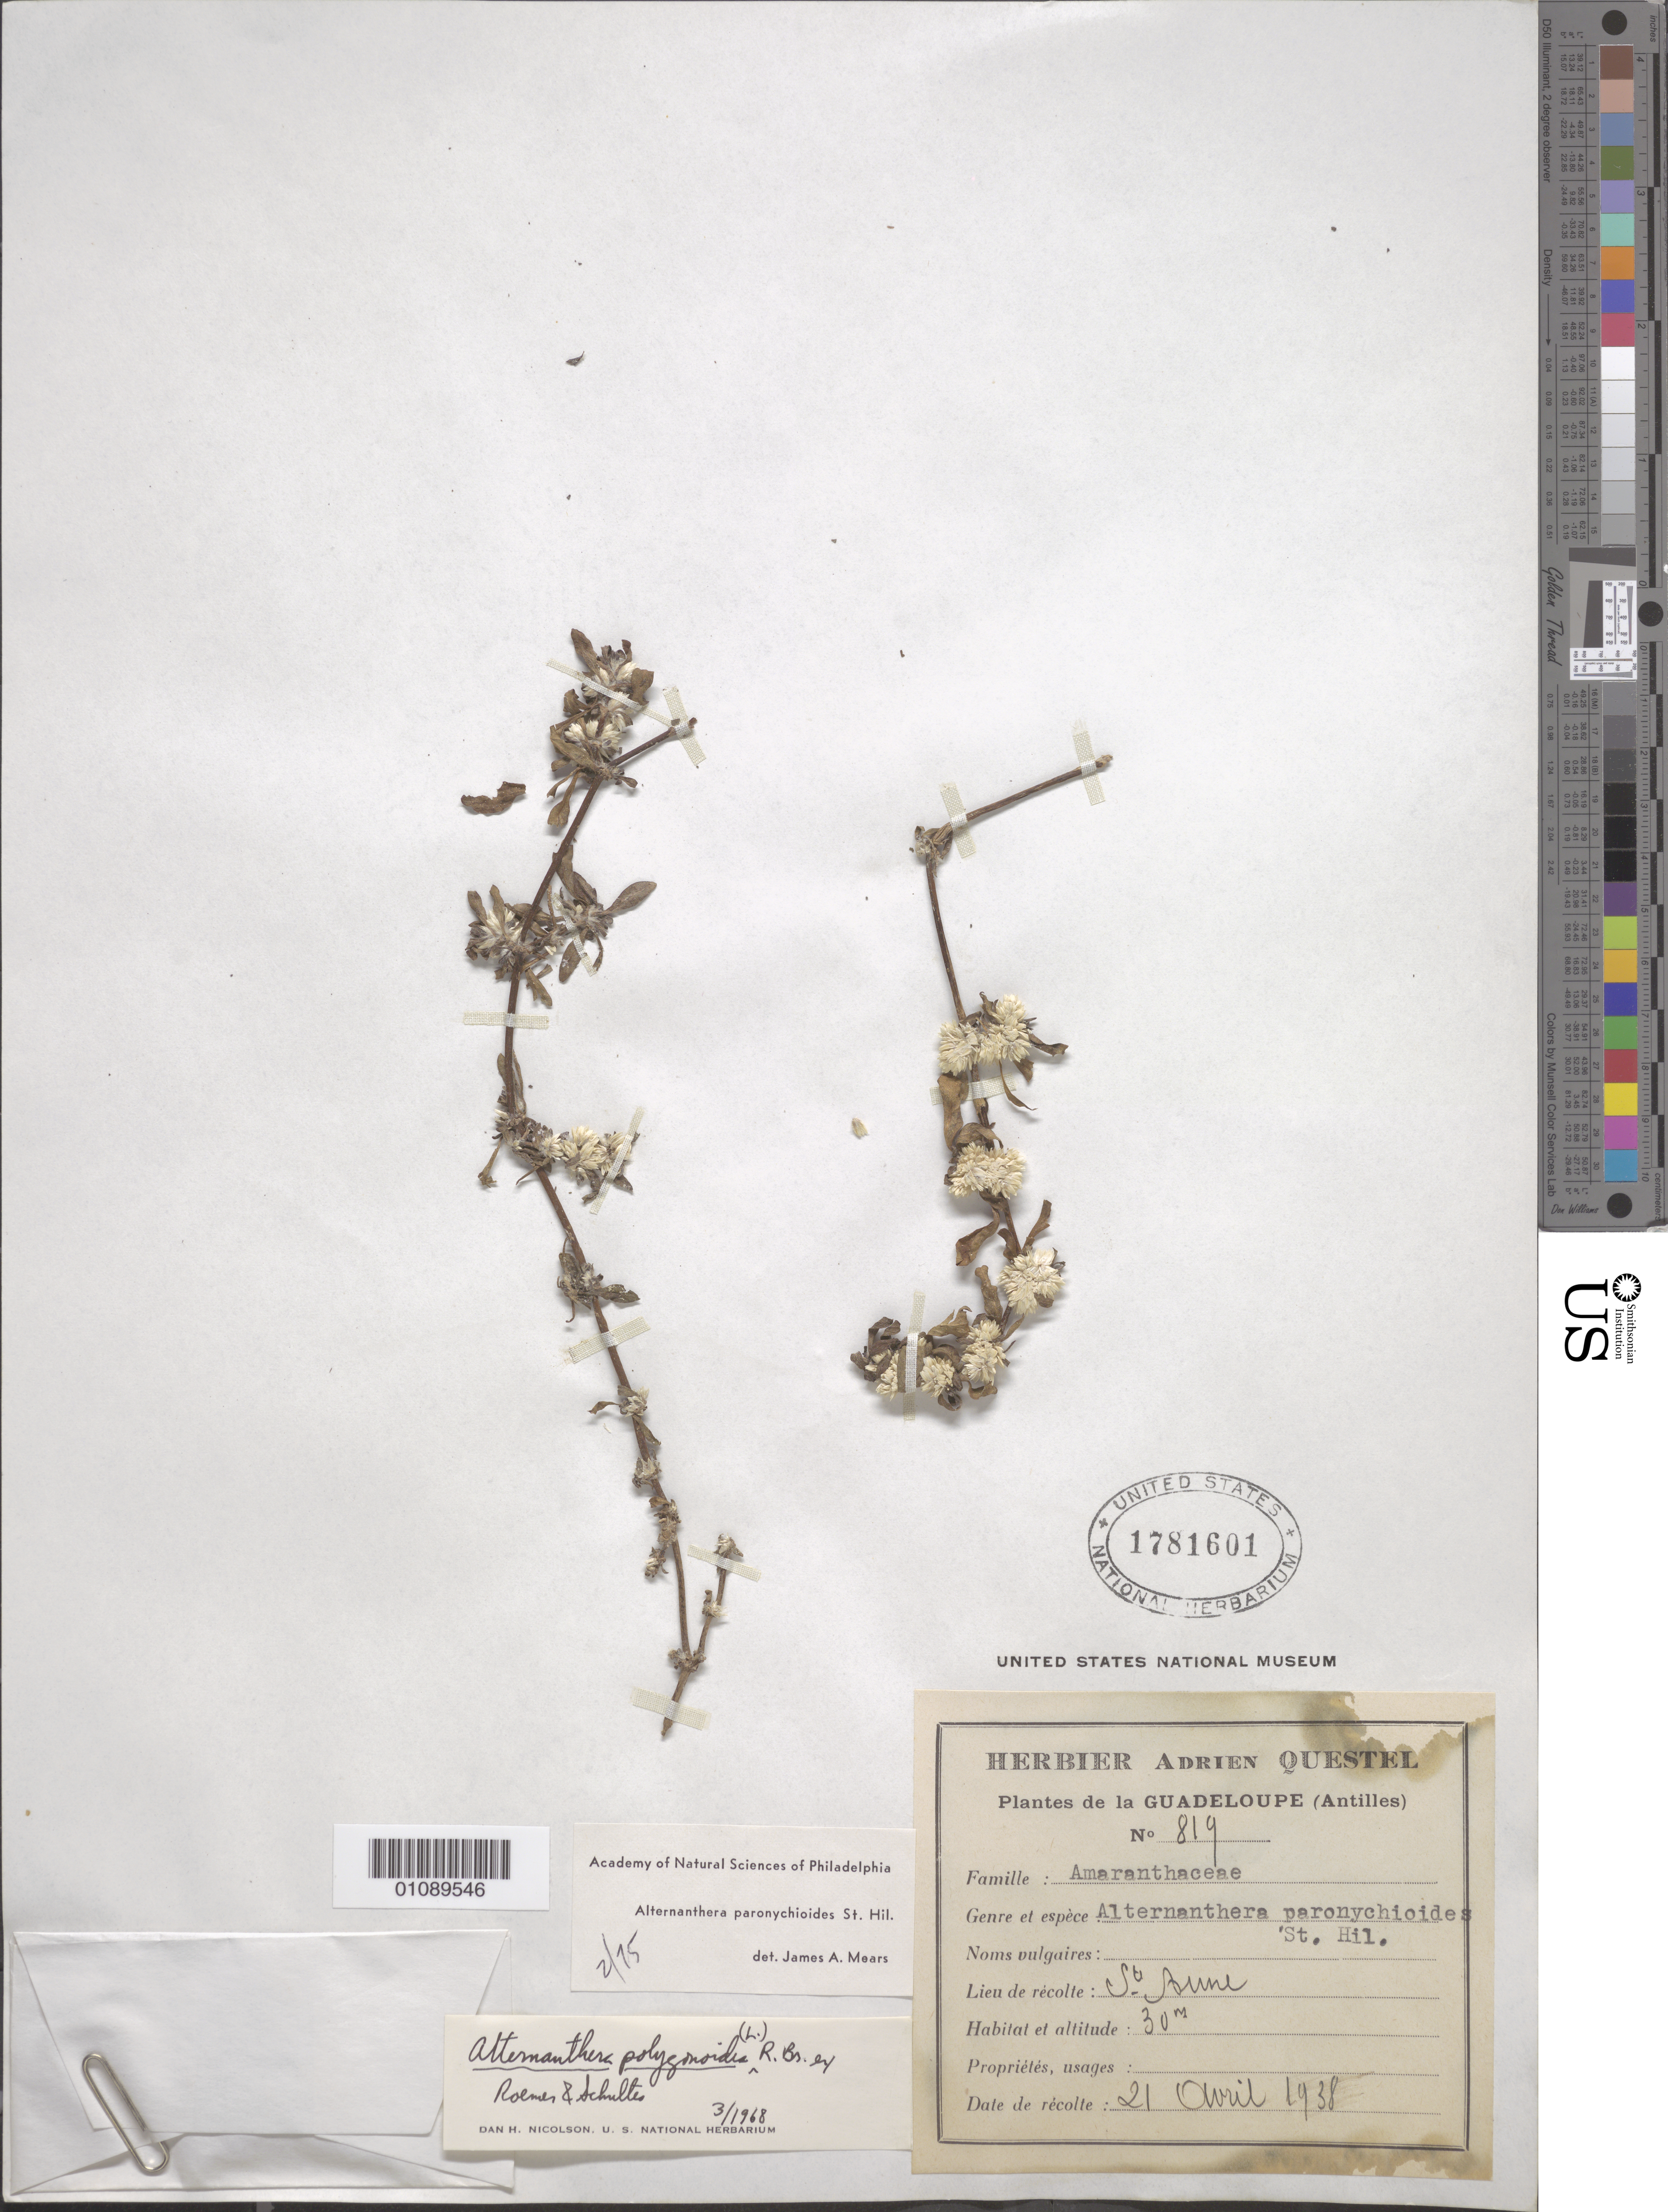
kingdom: Plantae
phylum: Tracheophyta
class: Magnoliopsida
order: Caryophyllales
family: Amaranthaceae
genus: Alternanthera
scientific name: Alternanthera paronychioides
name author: A. St.-Hil.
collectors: A. Questel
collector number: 819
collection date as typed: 21 Apr 1938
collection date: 1938-04-21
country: Guadeloupe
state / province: St. Anne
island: Basse Terre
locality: Ste Anne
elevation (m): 30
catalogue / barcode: US 1781601